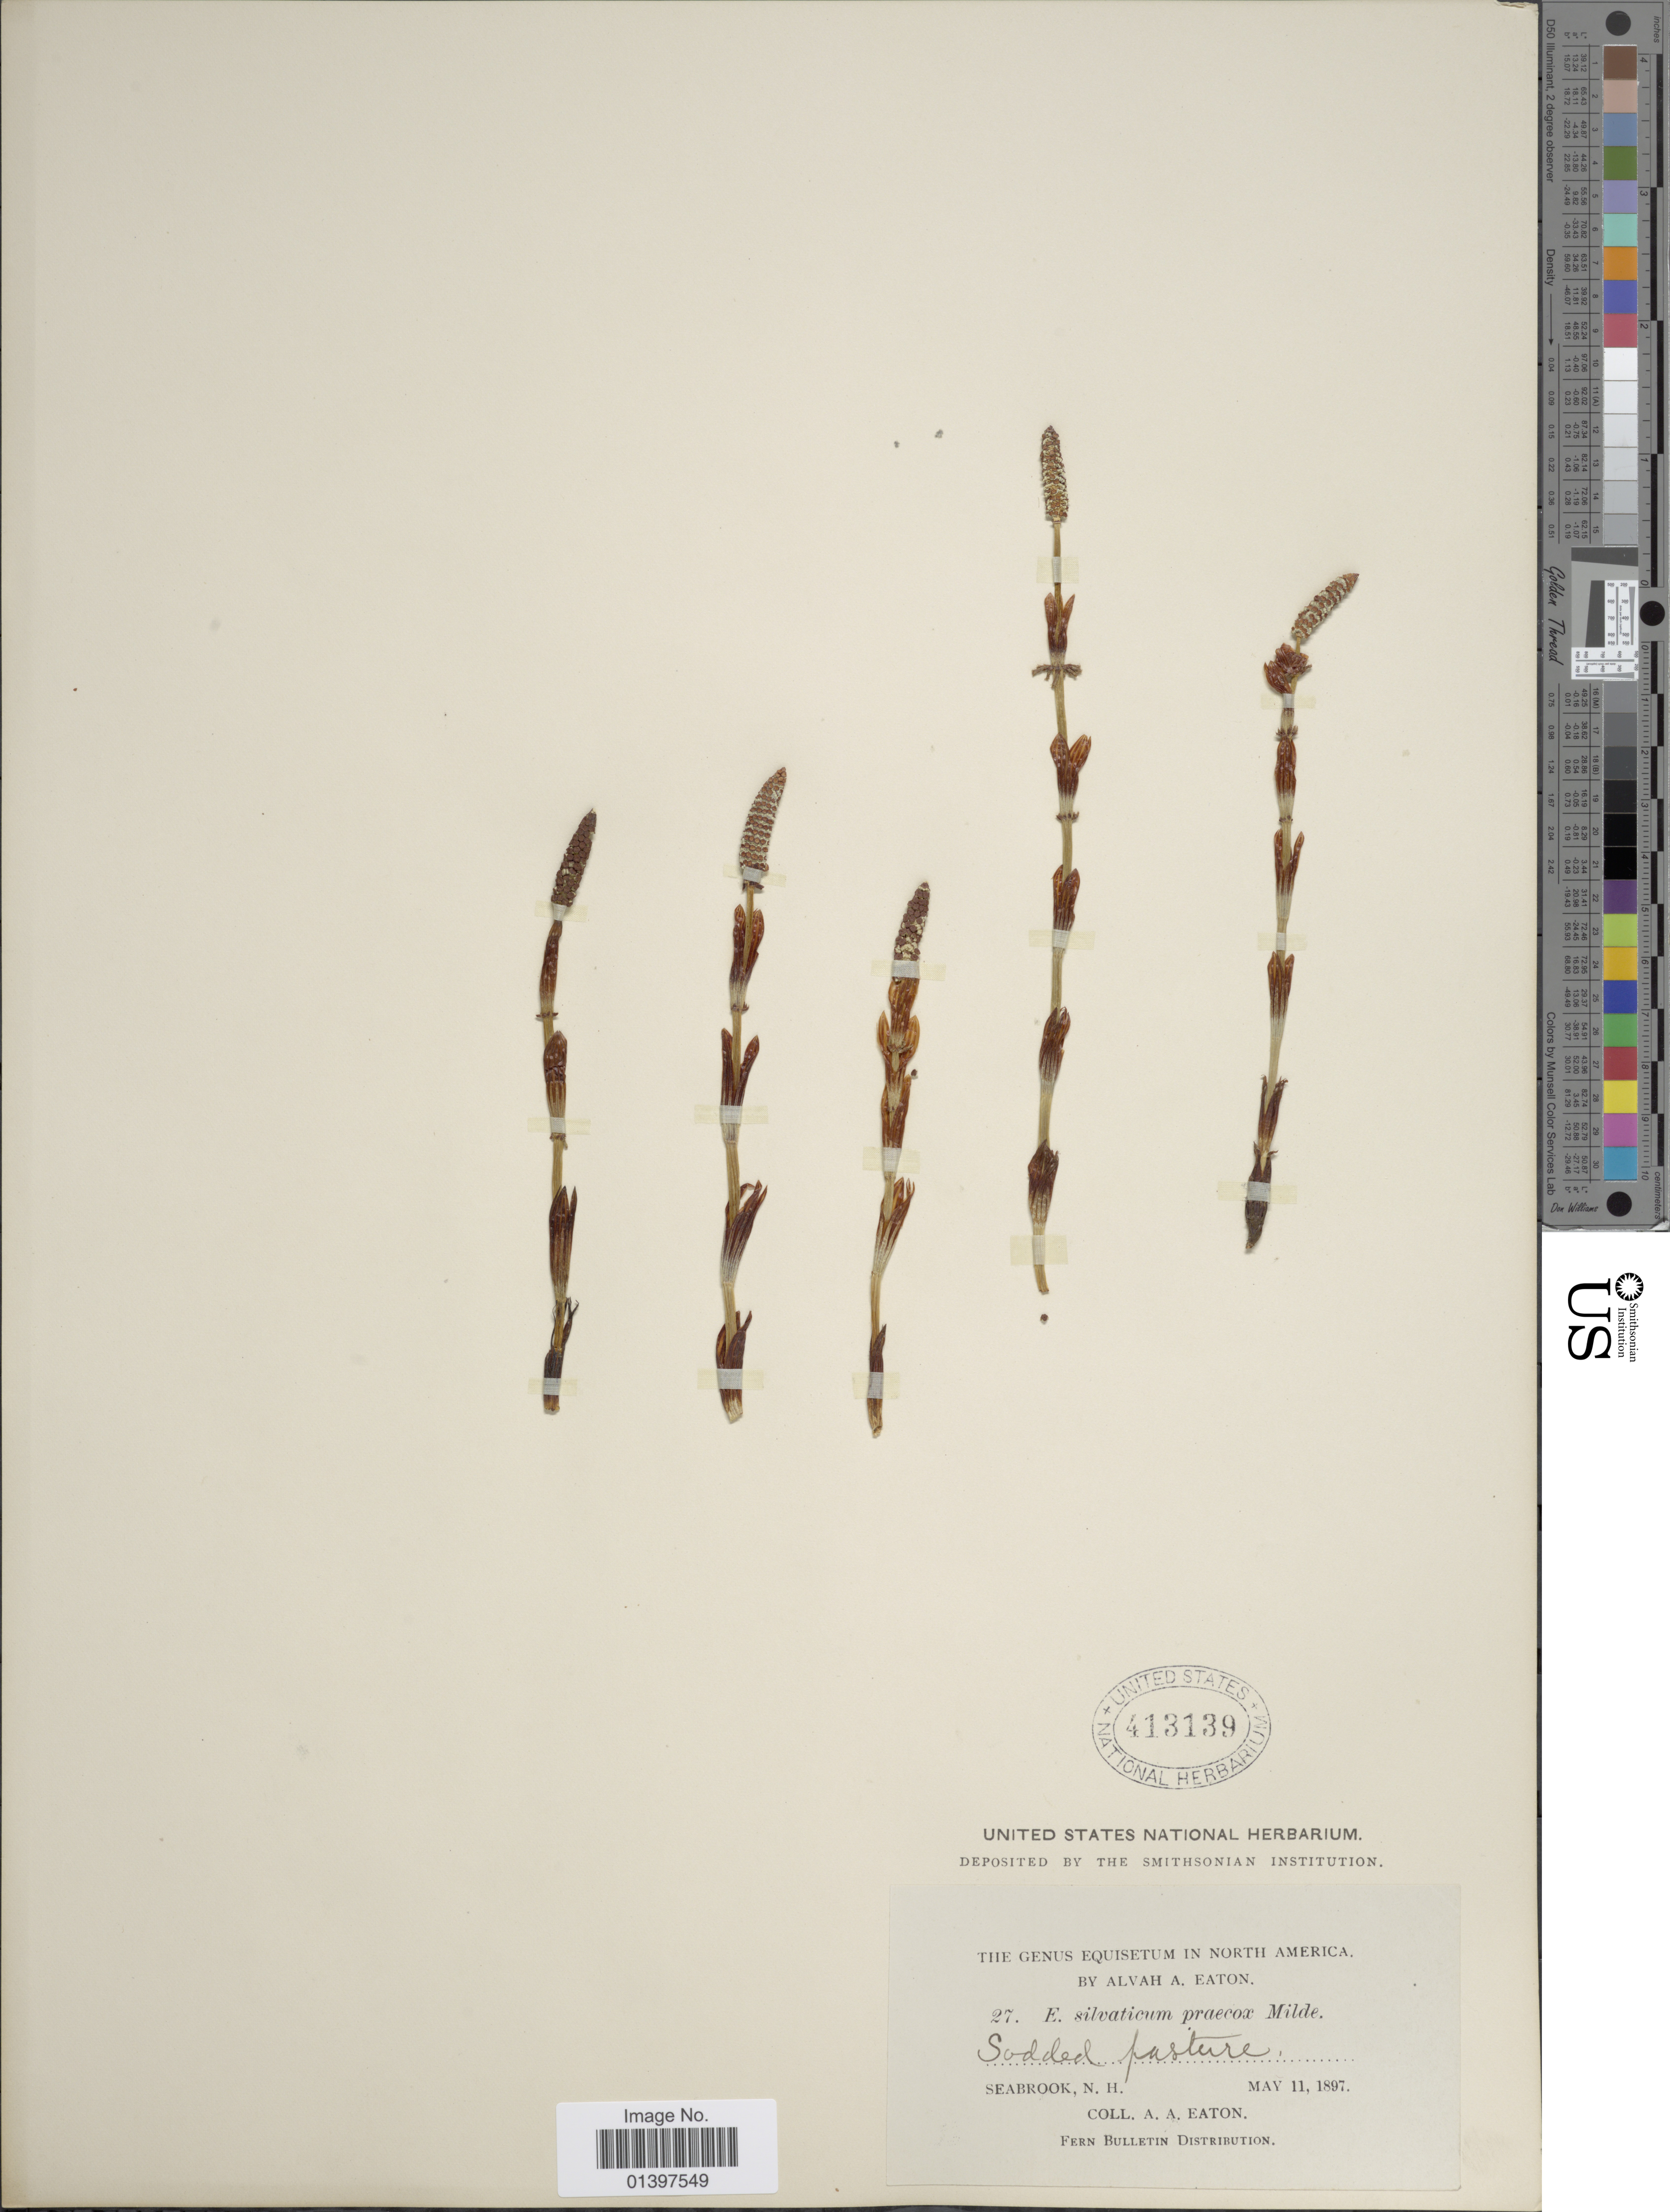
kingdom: Plantae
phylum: Tracheophyta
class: Polypodiopsida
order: Equisetales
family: Equisetaceae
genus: Equisetum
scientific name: Equisetum sylvaticum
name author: L.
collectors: A. A. Eaton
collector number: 27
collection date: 1897-05-11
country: United States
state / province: New Hampshire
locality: Seabrook, N.H.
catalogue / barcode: US 413139